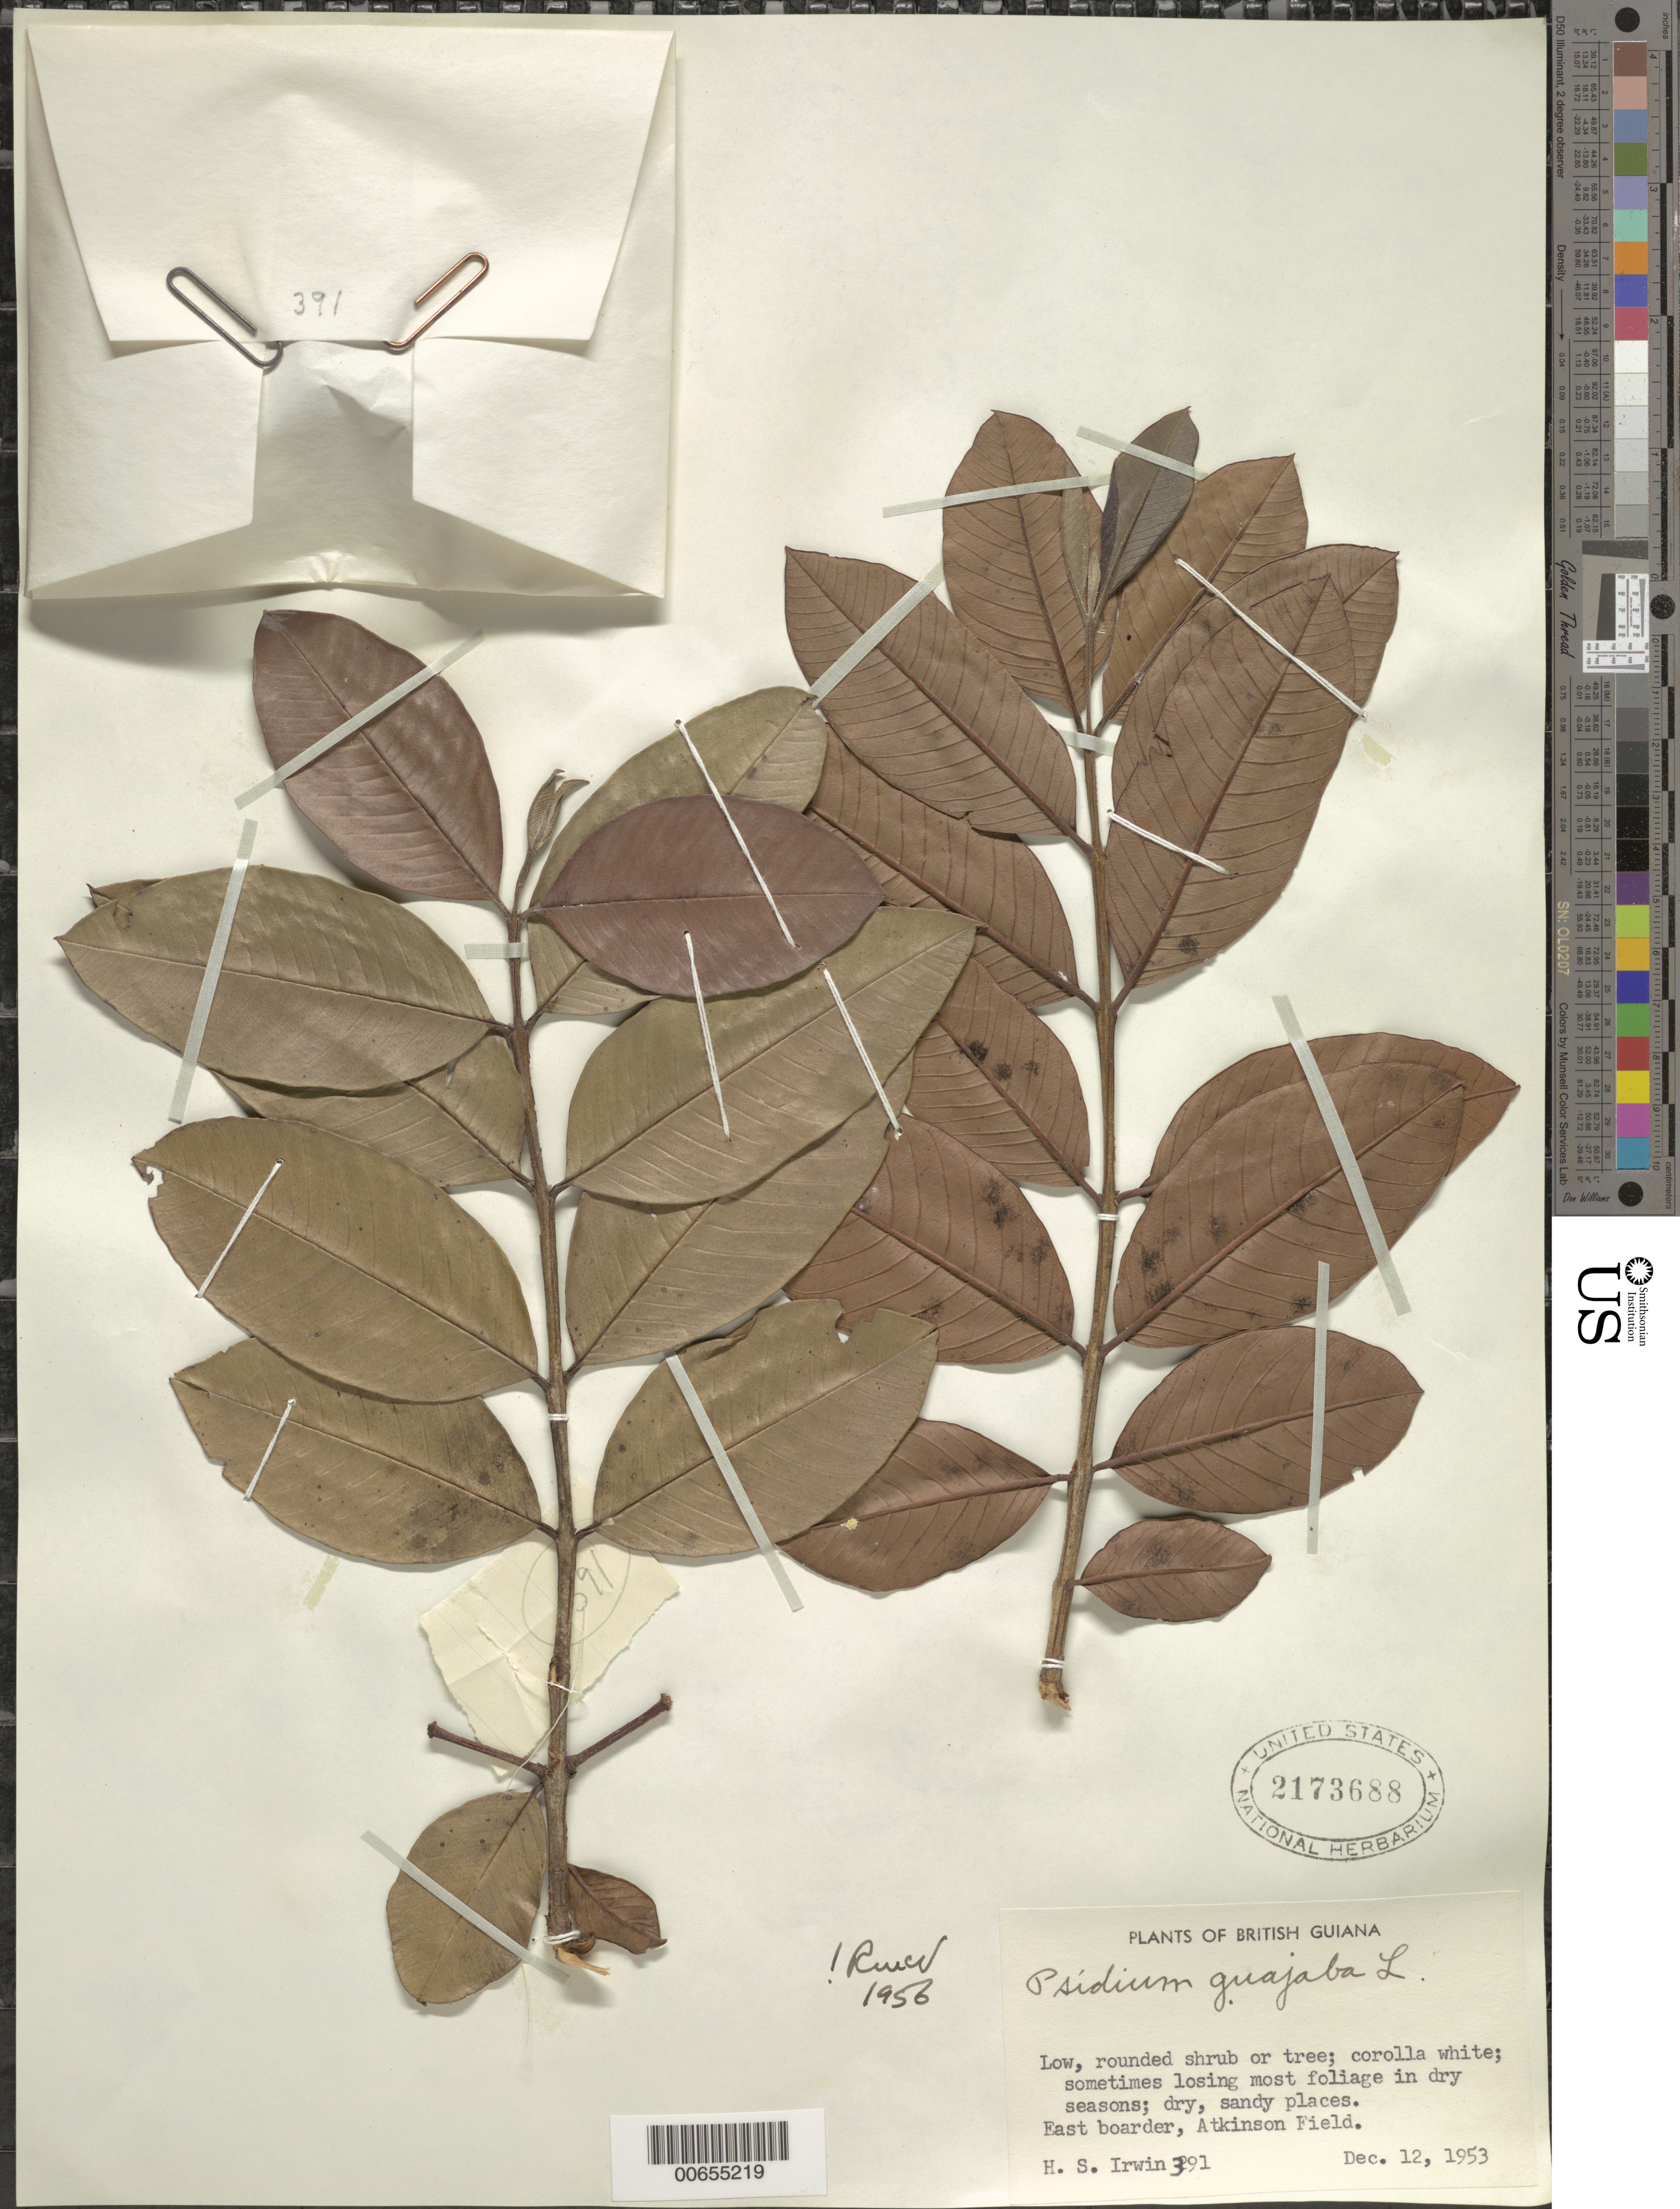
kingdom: Plantae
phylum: Tracheophyta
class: Magnoliopsida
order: Myrtales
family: Myrtaceae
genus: Psidium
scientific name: Psidium guajava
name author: L.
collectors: H. Irwin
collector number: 391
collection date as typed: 12-Dec-53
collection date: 1953-12-12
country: Guyana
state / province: Demerara-Mahaica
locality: Atkinson Field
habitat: Dry sandy places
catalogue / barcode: US 2173688